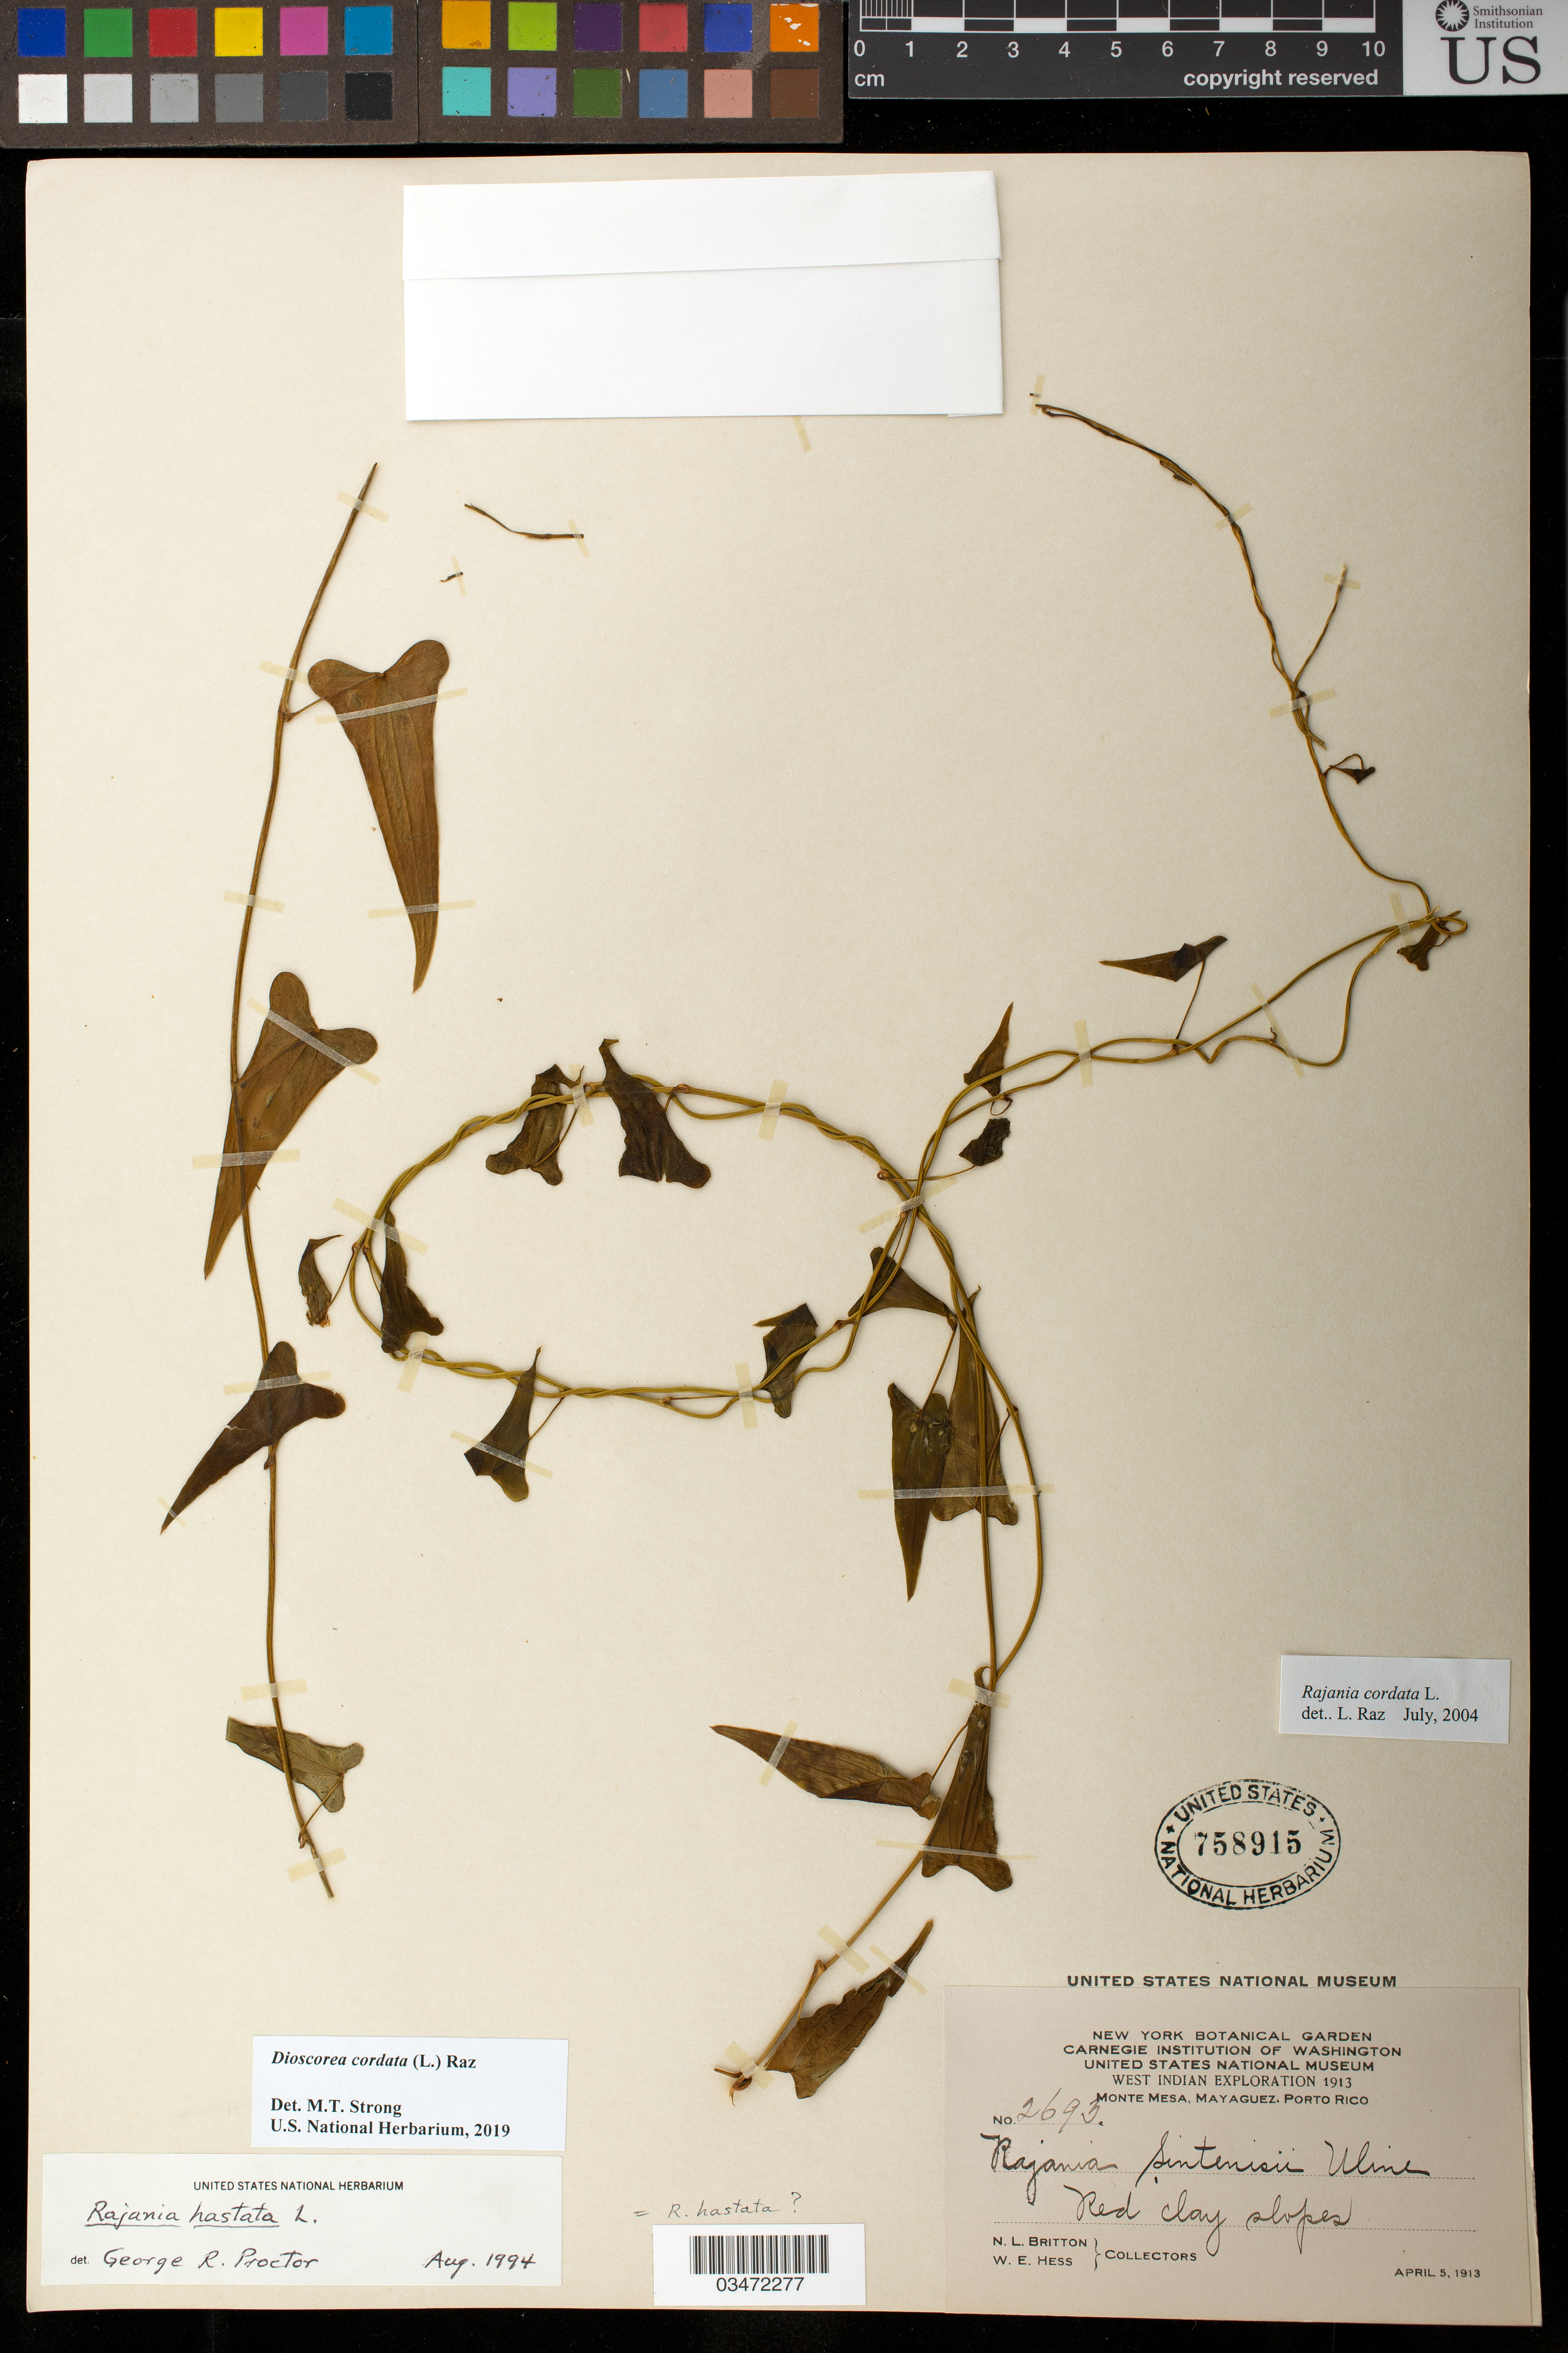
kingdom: Plantae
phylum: Tracheophyta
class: Liliopsida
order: Dioscoreales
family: Dioscoreaceae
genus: Dioscorea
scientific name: Dioscorea cordata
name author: (L.) Raz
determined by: Strong, M. T., (US), Smithsonian Institution - National Museum of Natural History (UNITED STATES)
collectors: N. Britton & W. Hess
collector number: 2693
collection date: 1913-04-05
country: Puerto Rico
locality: Monte Mesa, Mayaguez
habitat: Red clay slopes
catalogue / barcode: US 758915